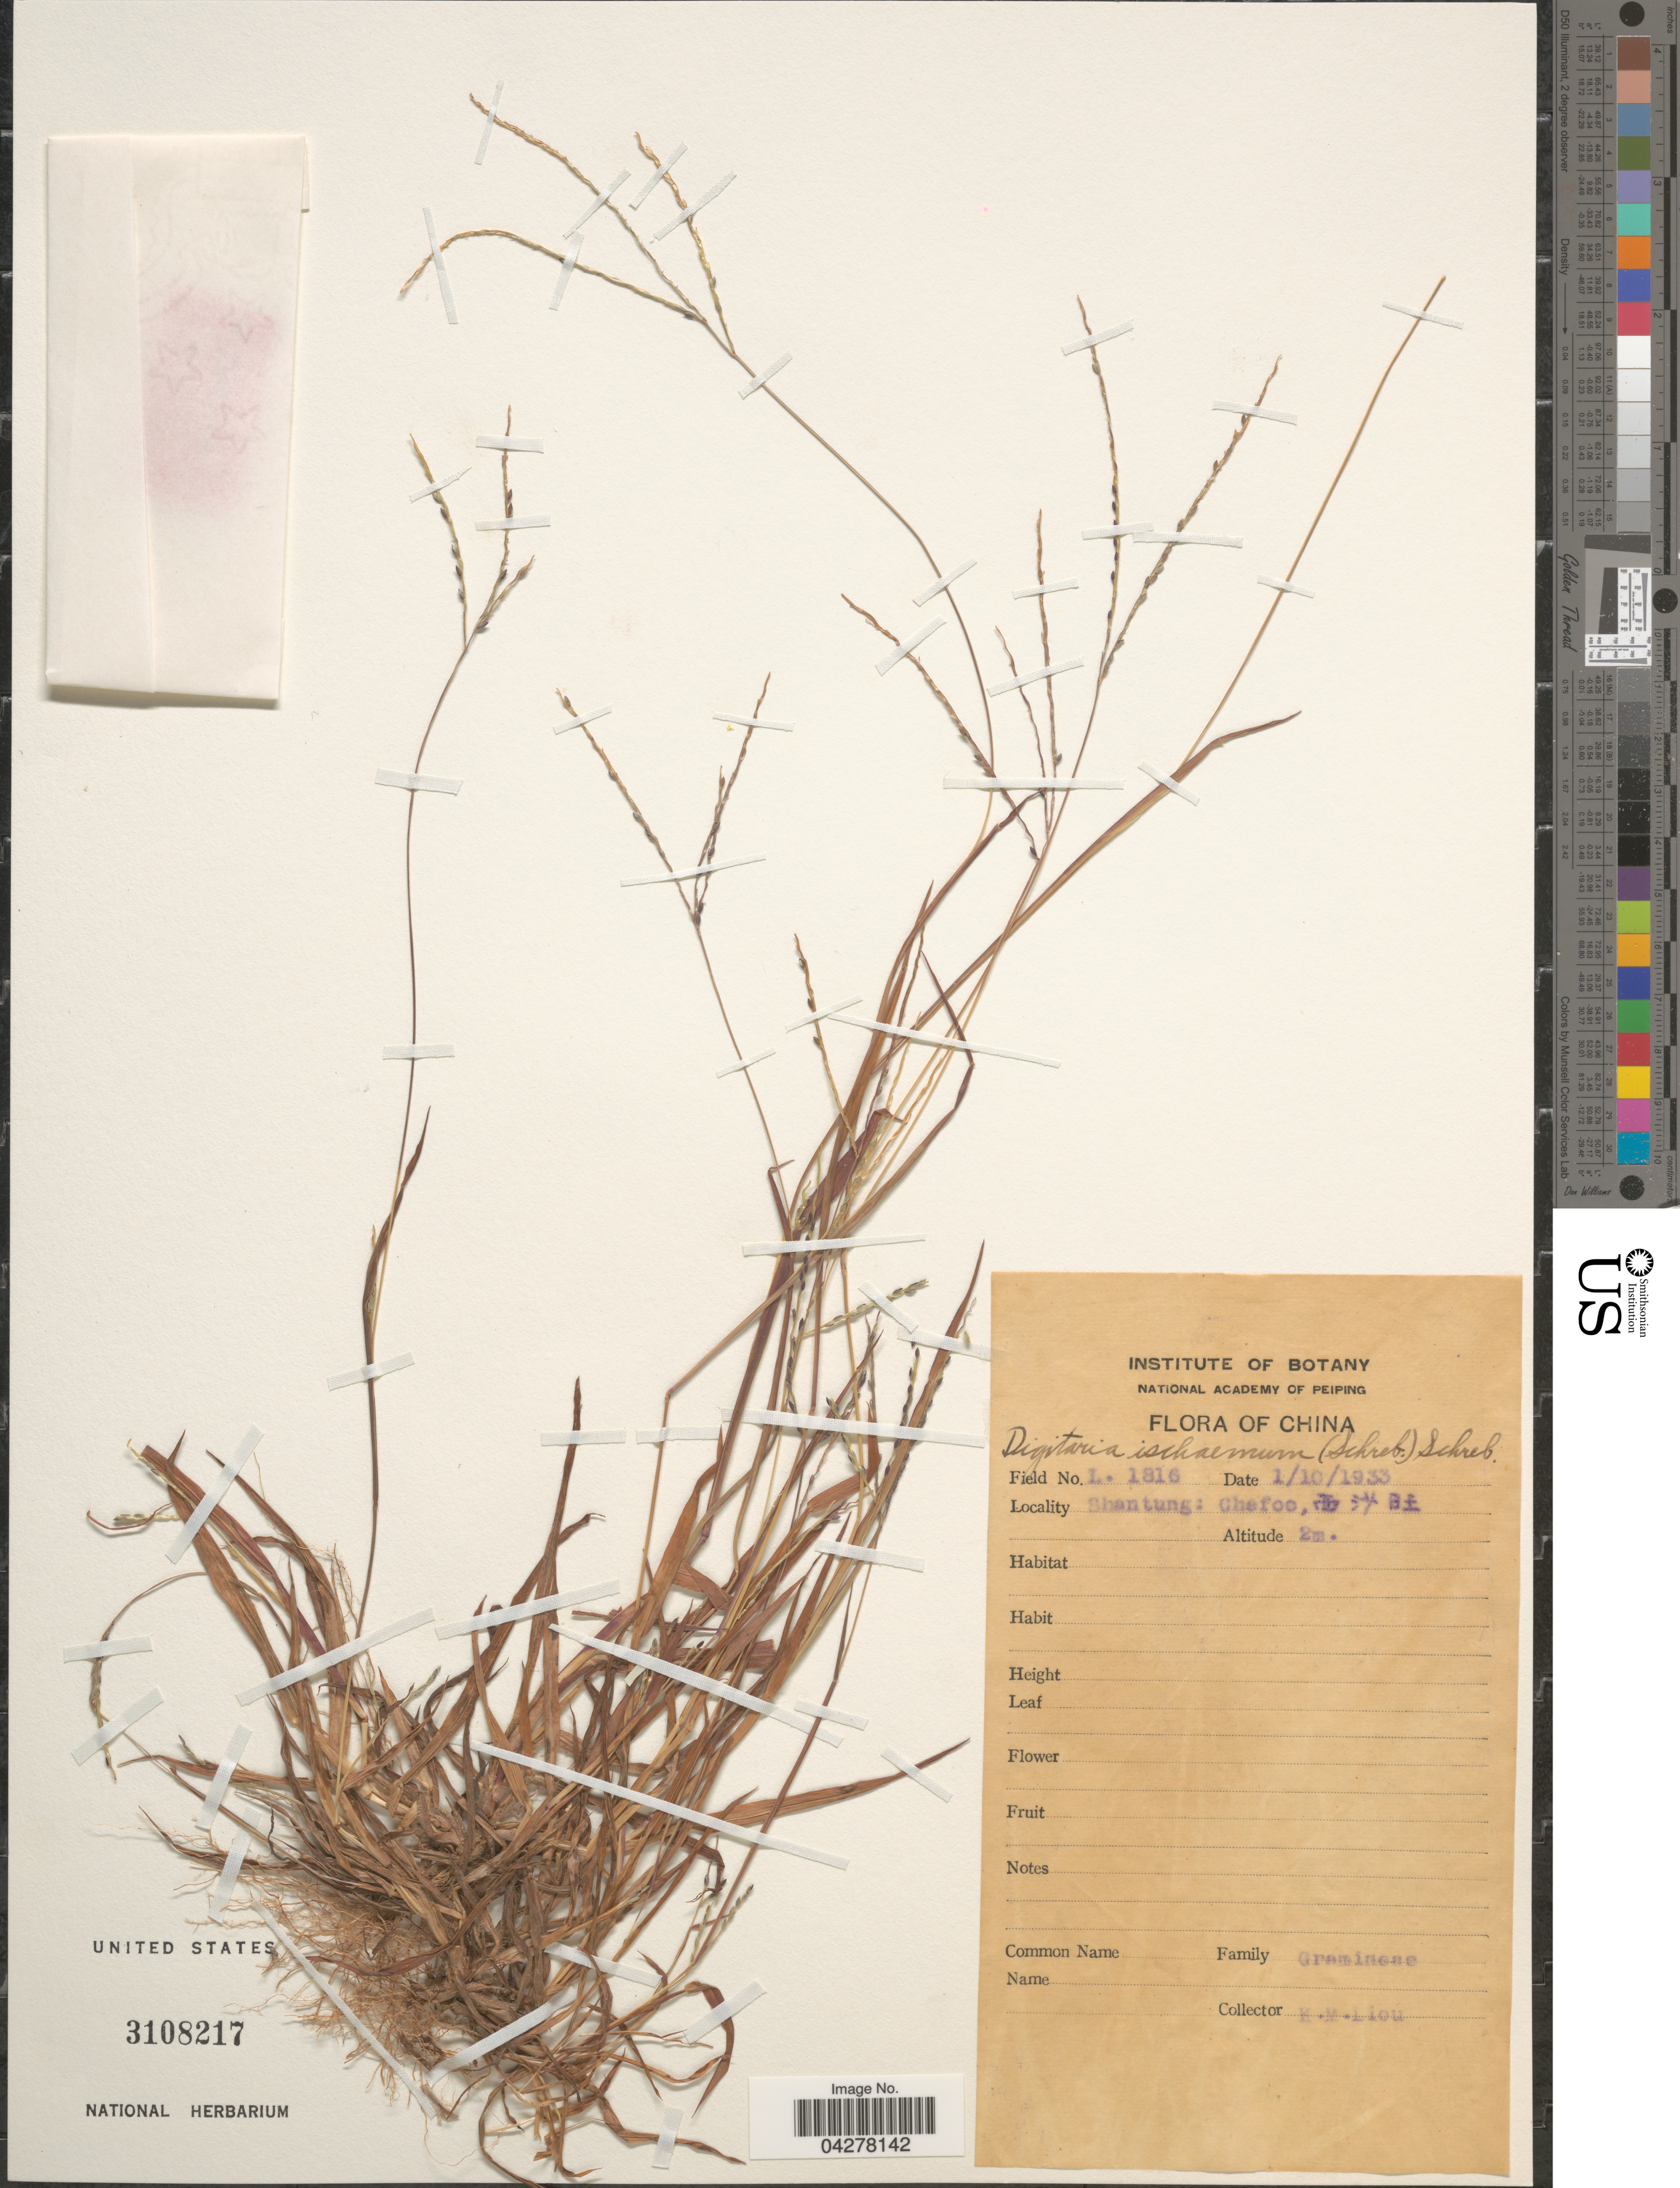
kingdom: Plantae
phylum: Tracheophyta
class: Liliopsida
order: Poales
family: Poaceae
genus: Digitaria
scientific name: Digitaria ischaemum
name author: (Schreber) Schreber ex Muhl.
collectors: K. M. Liou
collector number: L.1816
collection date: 1933-10-01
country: China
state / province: Shandong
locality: Shantung: Chefoo, X.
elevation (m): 2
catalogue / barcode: US 3108217